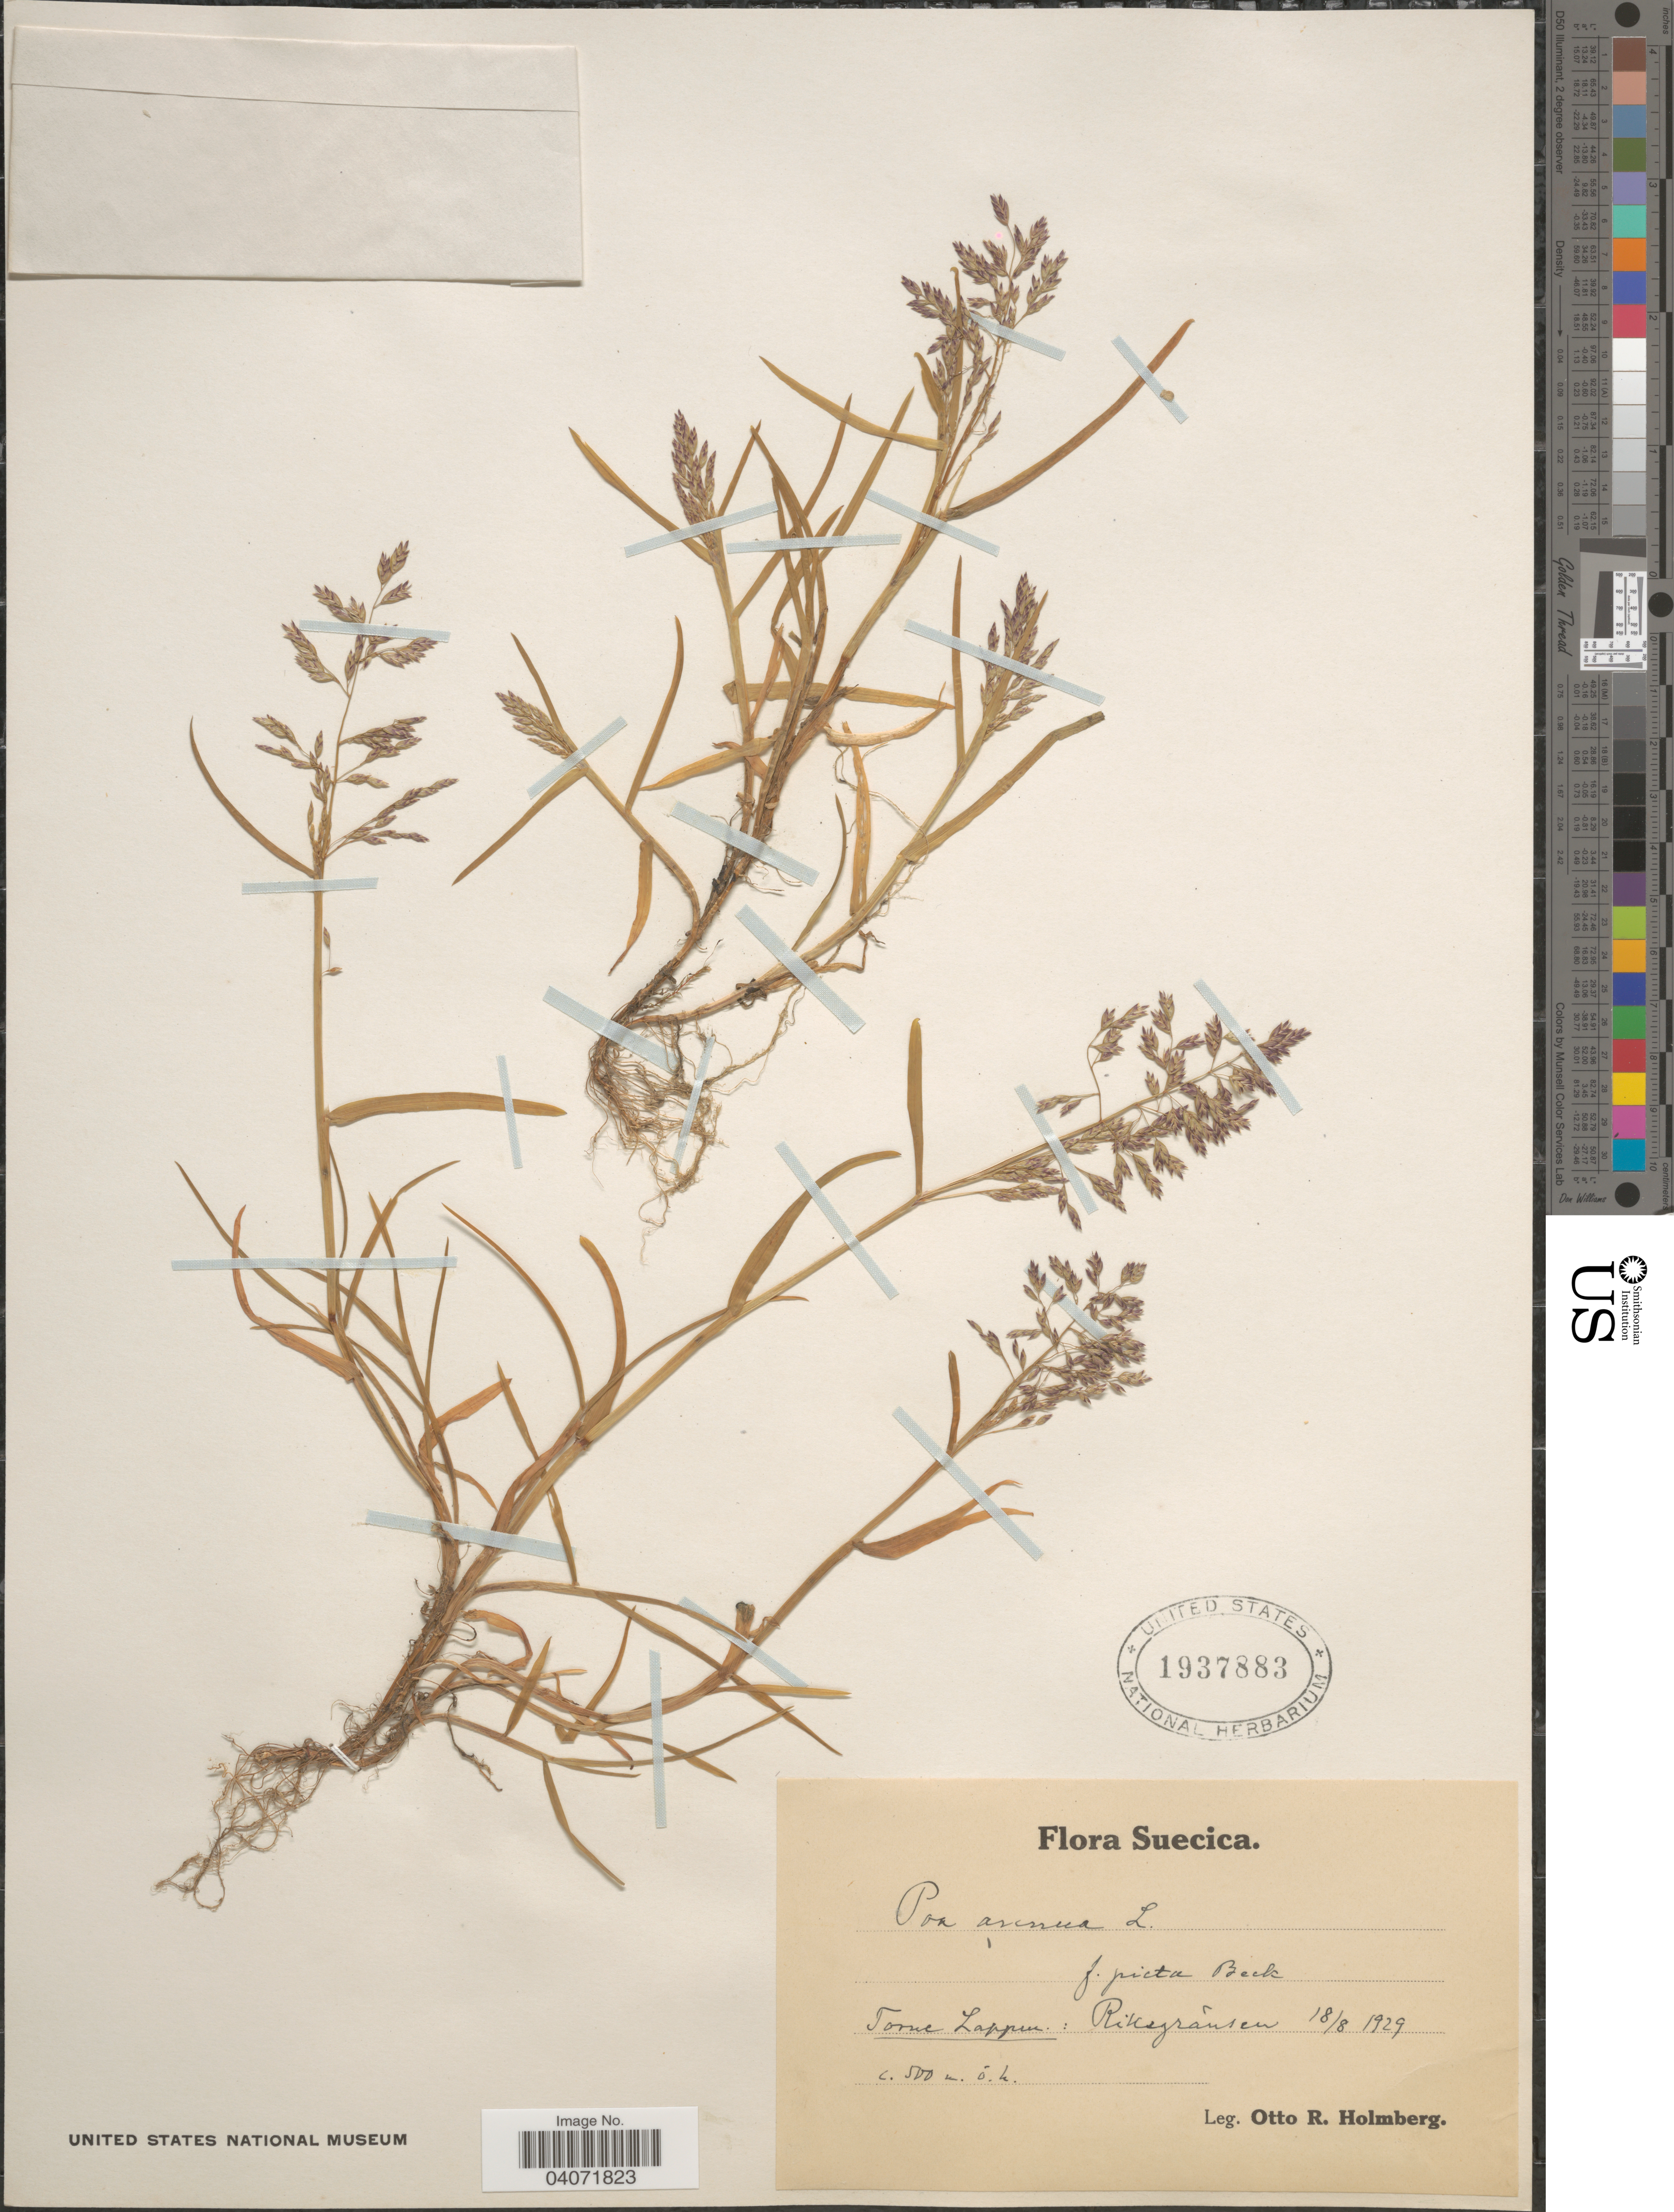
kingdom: Plantae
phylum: Tracheophyta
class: Liliopsida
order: Poales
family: Poaceae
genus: Poa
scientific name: Poa annua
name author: L.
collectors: O. Holmberg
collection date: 1929-08-18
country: Sweden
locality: Suecica. Torne Lappm: Riksgränsen.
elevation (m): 500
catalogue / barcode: US 1937883